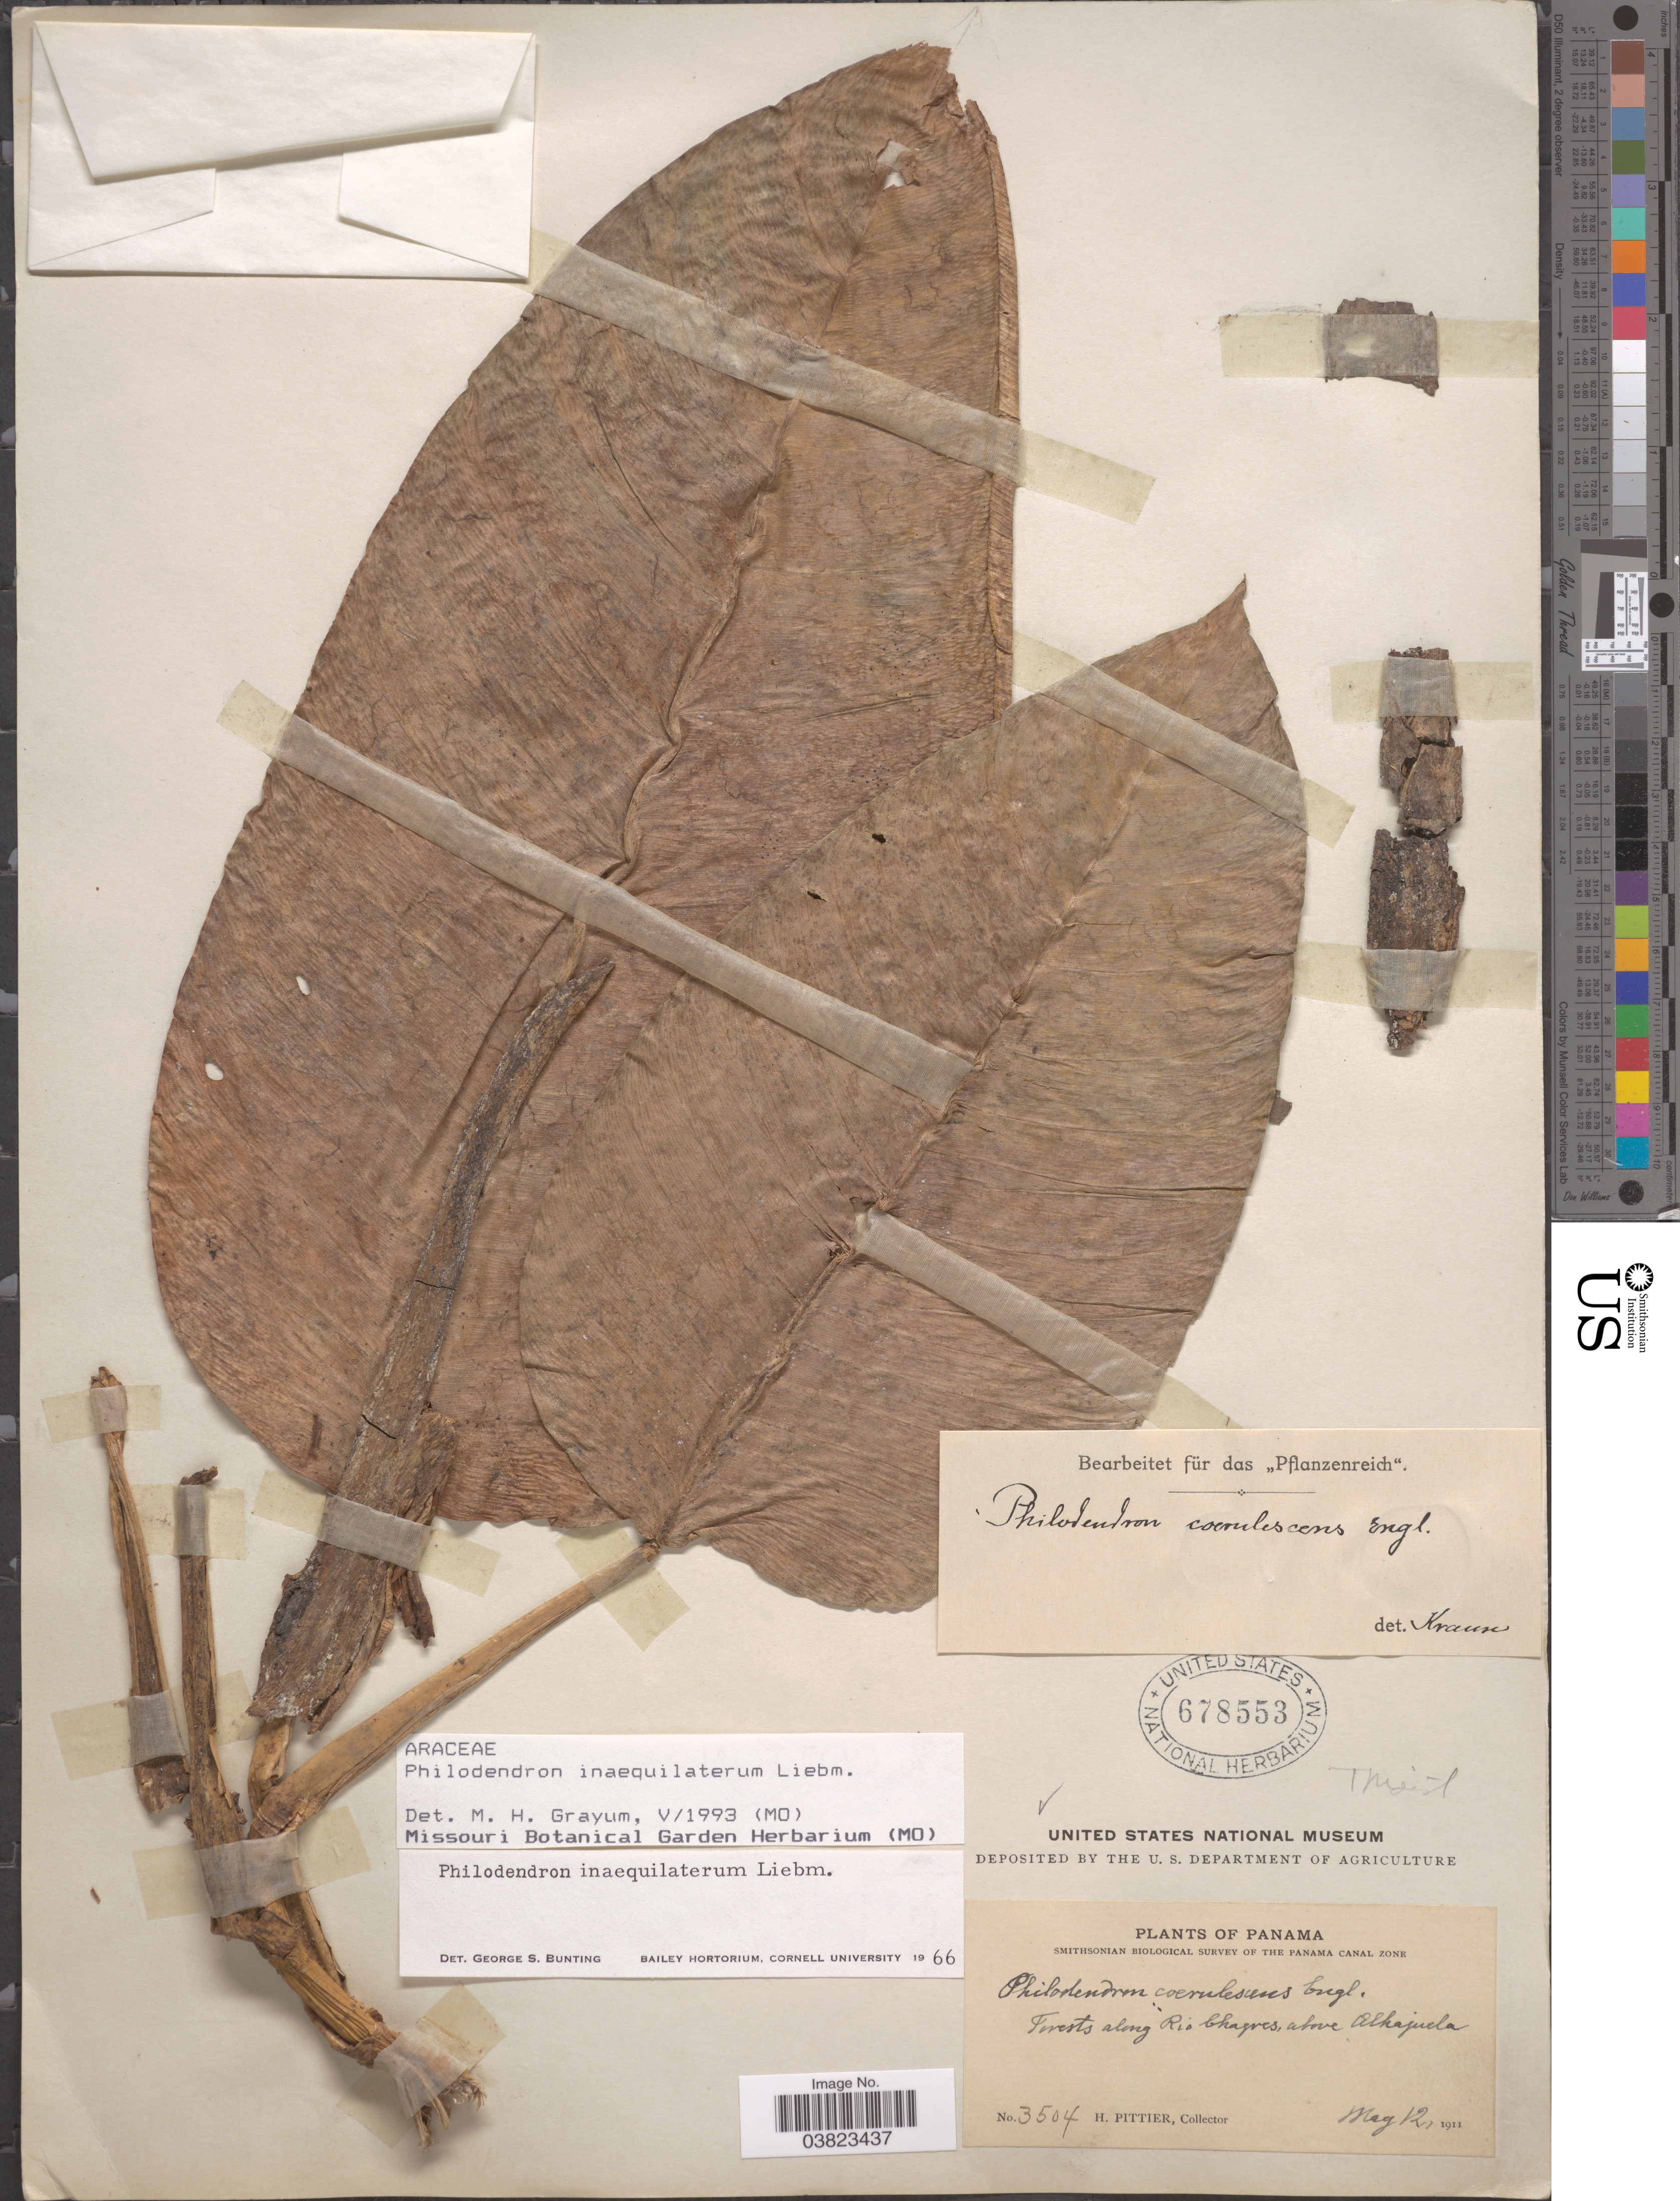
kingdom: Plantae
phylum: Tracheophyta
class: Liliopsida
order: Alismatales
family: Araceae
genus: Philodendron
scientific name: Philodendron inaequilaterum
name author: Liebm.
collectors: H. F. Pittier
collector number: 3504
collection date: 1911-05-12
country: Panama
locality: Forests along Rio Chagres, above Alhajuela.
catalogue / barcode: US 678553